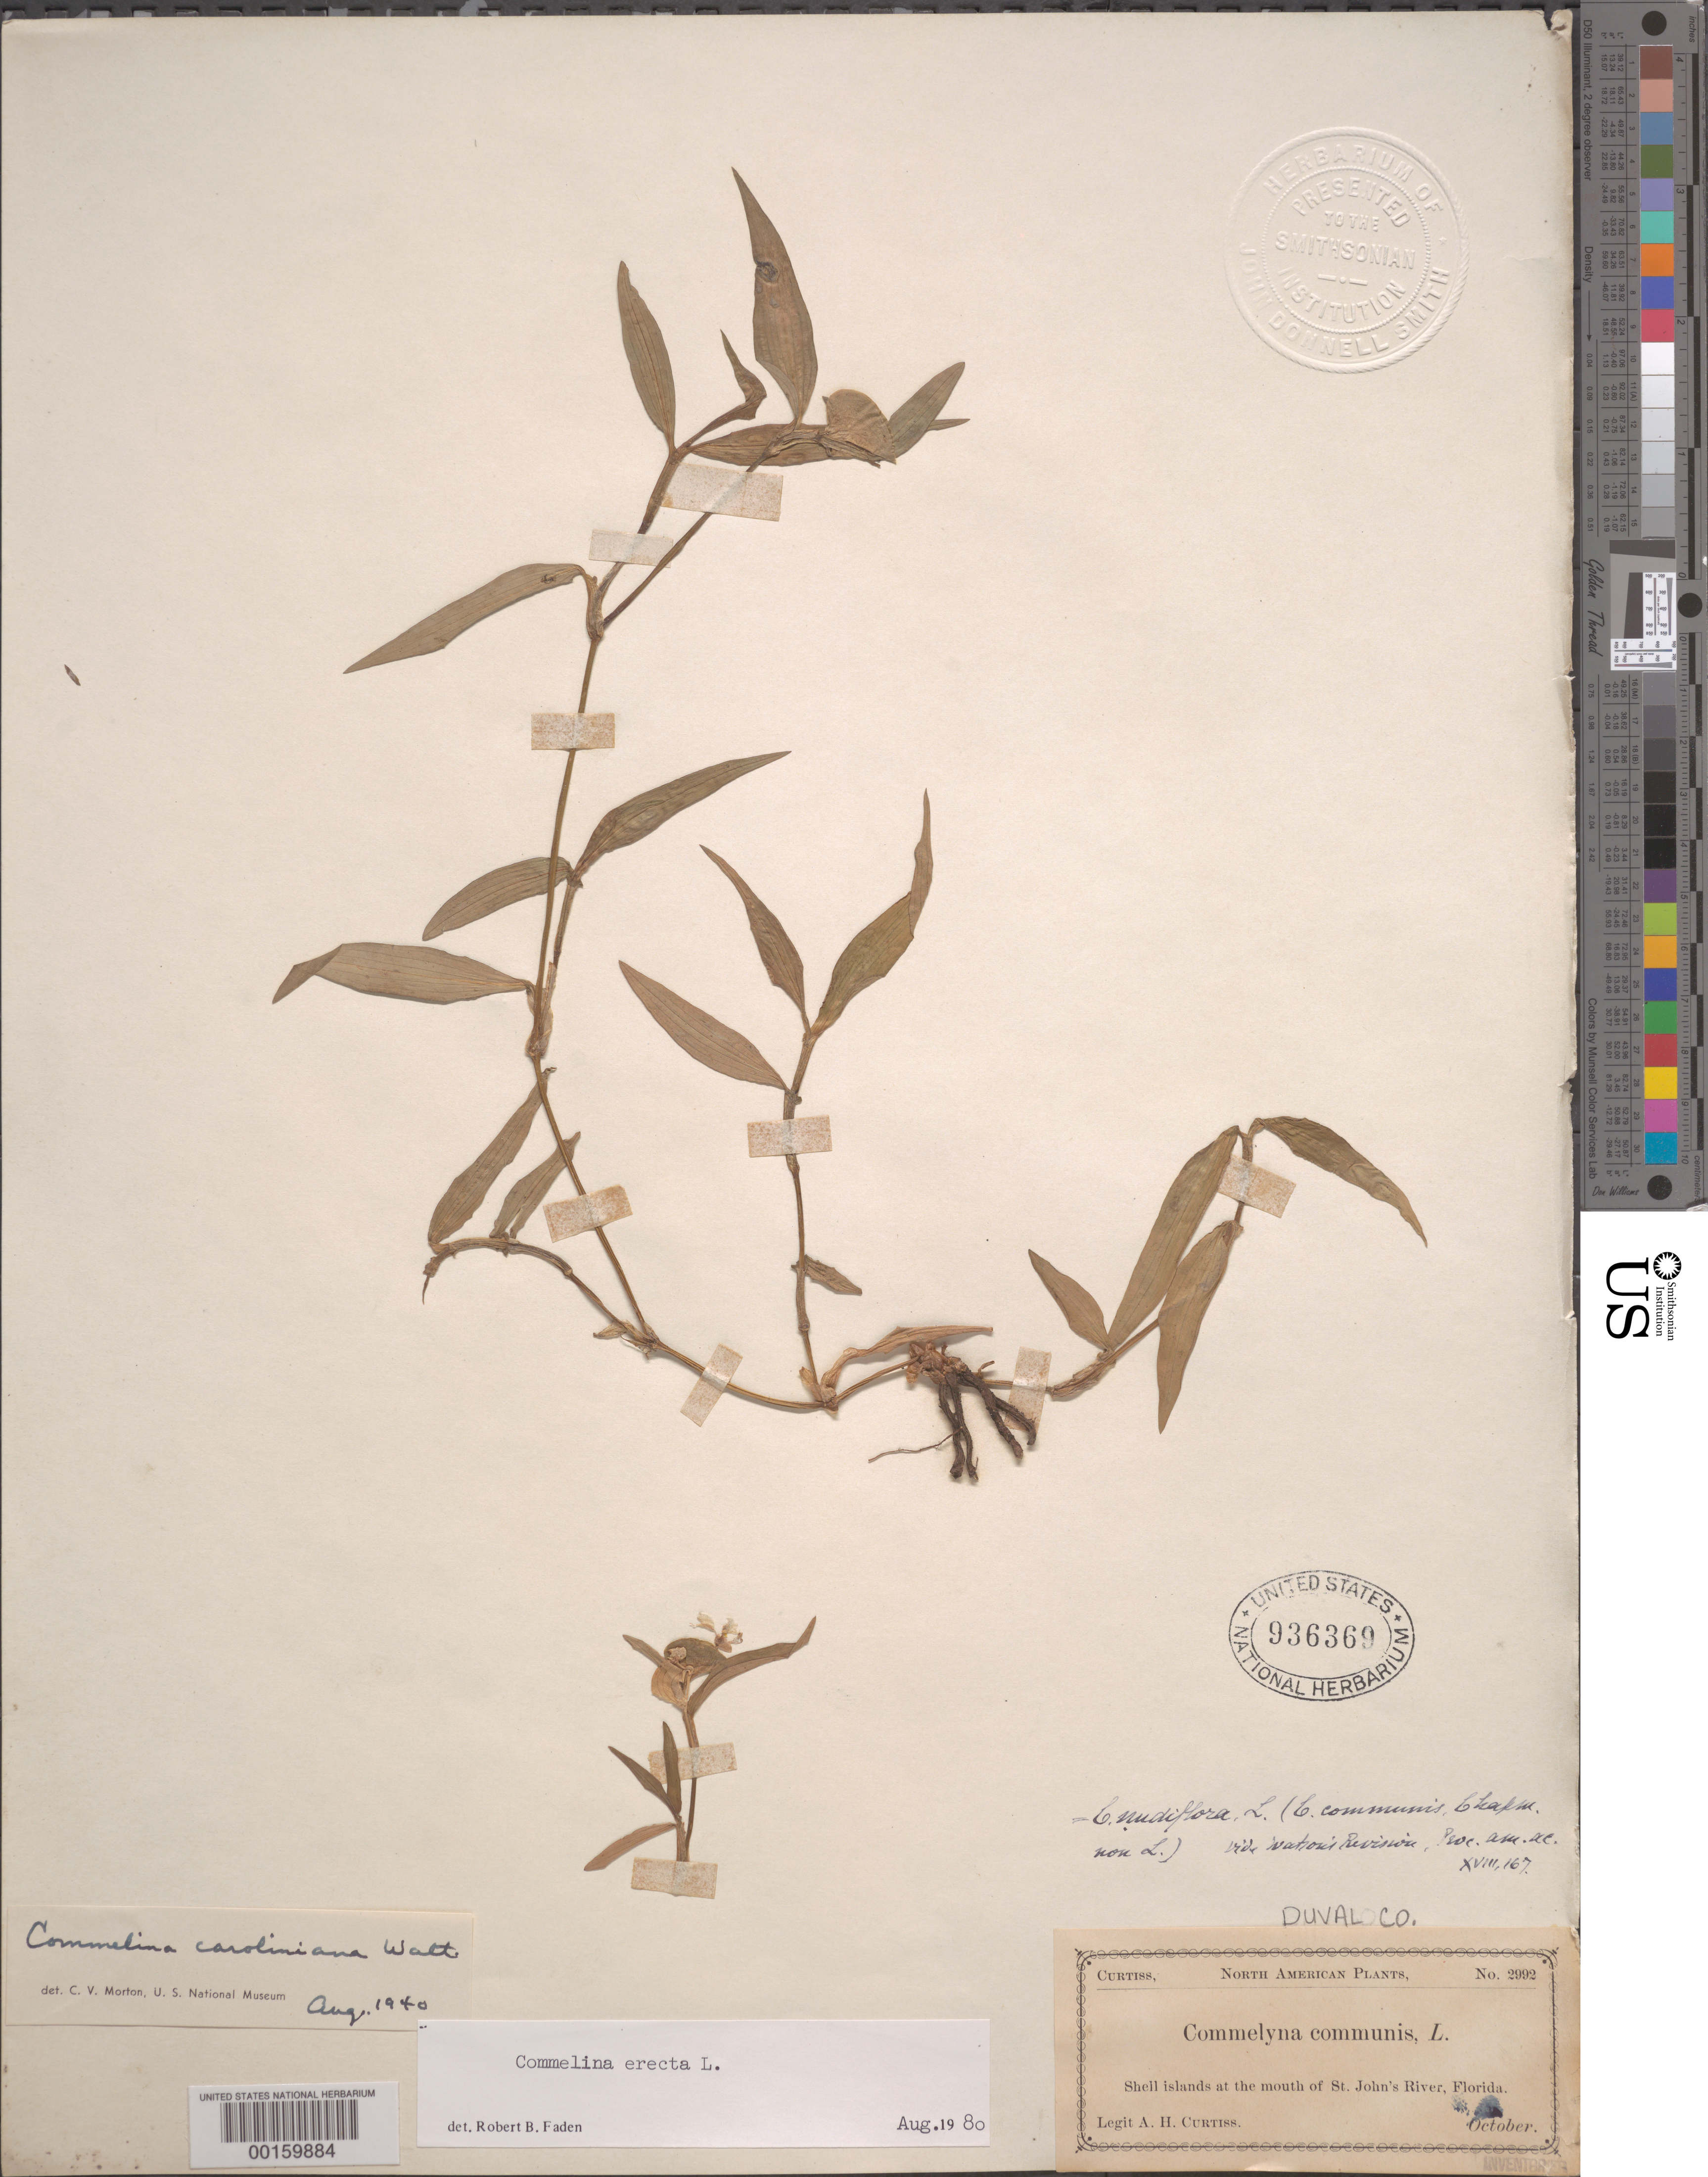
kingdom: Plantae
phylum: Tracheophyta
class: Liliopsida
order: Commelinales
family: Commelinaceae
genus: Commelina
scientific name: Commelina erecta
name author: L.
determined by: Faden, Robert B., (US), Smithsonian Institution - National Museum of Natural History (UNITED STATES)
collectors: A. H. Curtiss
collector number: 2992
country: United States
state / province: Florida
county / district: Duval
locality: Mouth of st. john's river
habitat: Shell islands at the mouth of the river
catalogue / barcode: US 936369